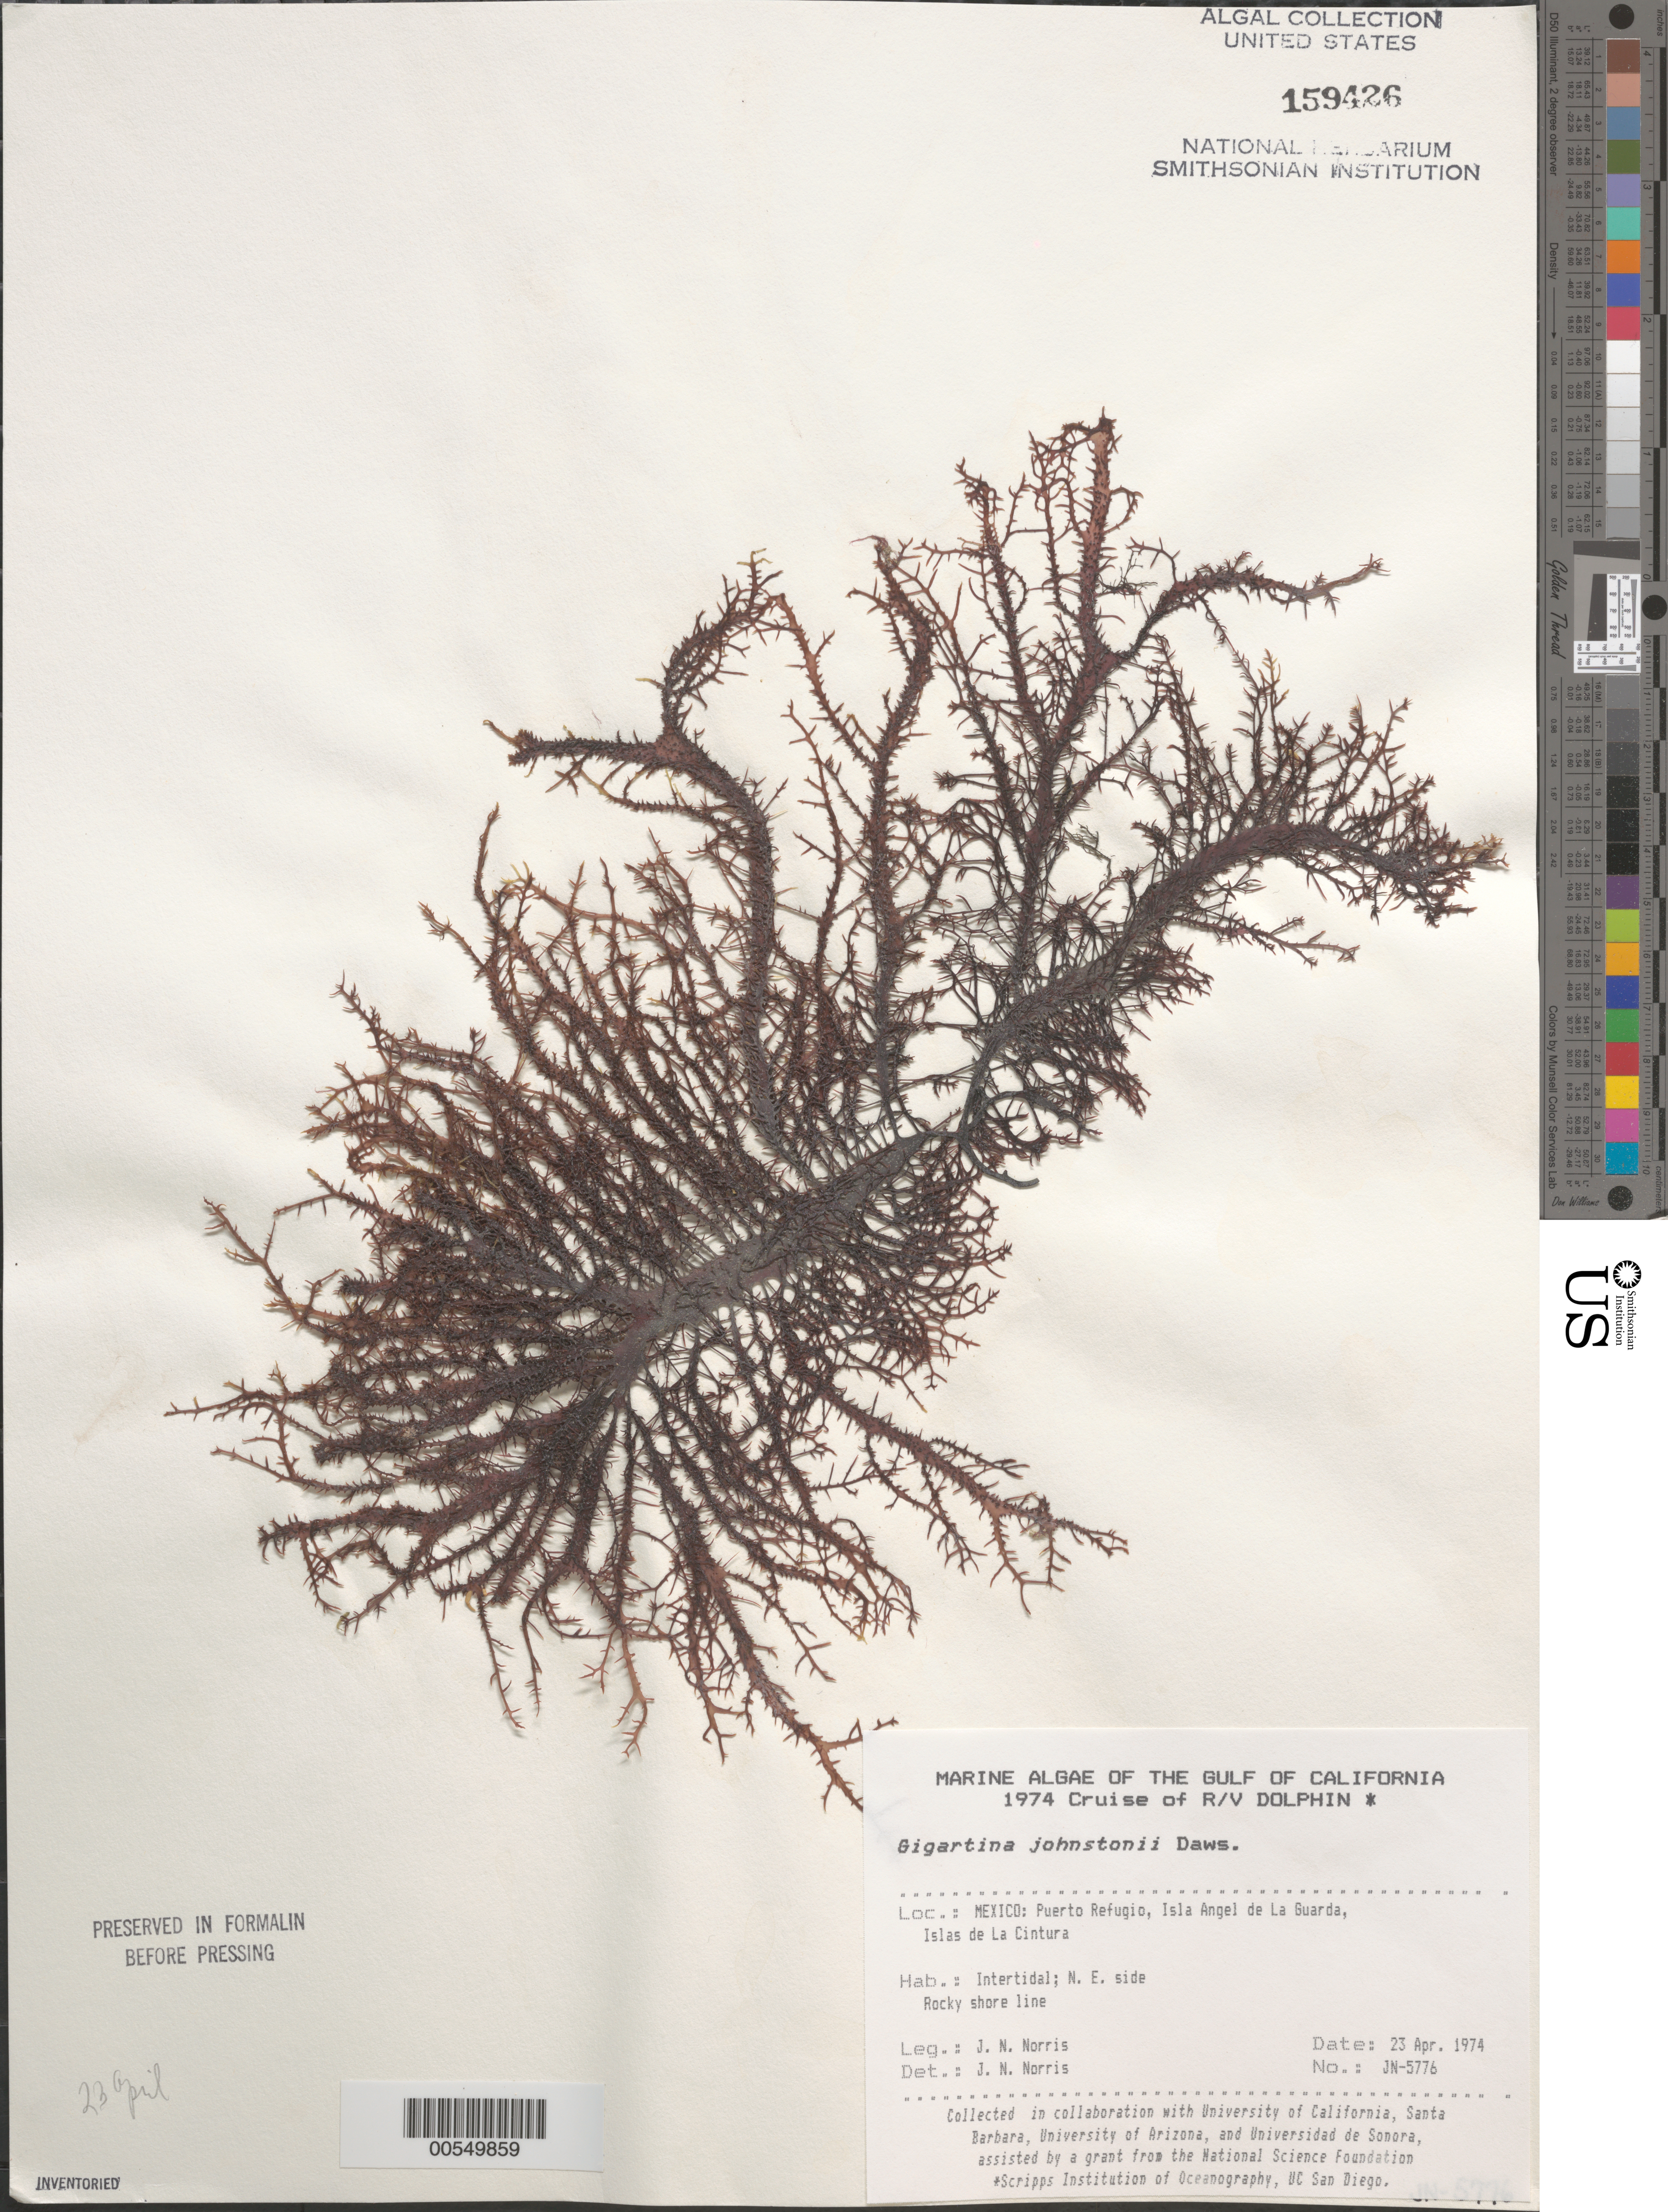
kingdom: Plantae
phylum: Rhodophyta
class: Florideophyceae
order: Gigartinales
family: Gigartinaceae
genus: Chondracanthus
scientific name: Chondracanthus squarrulosus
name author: (Setch. & N.L. Gardner) J.R. Hughey et al.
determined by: Algae name updating Project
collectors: J. N. Norris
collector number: JN-5776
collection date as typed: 23 Apr 1974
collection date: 1974-04-23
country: Mexico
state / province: Baja California Norte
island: Isla Angel de la Guarda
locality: Puerto Refugio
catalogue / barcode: US 159426